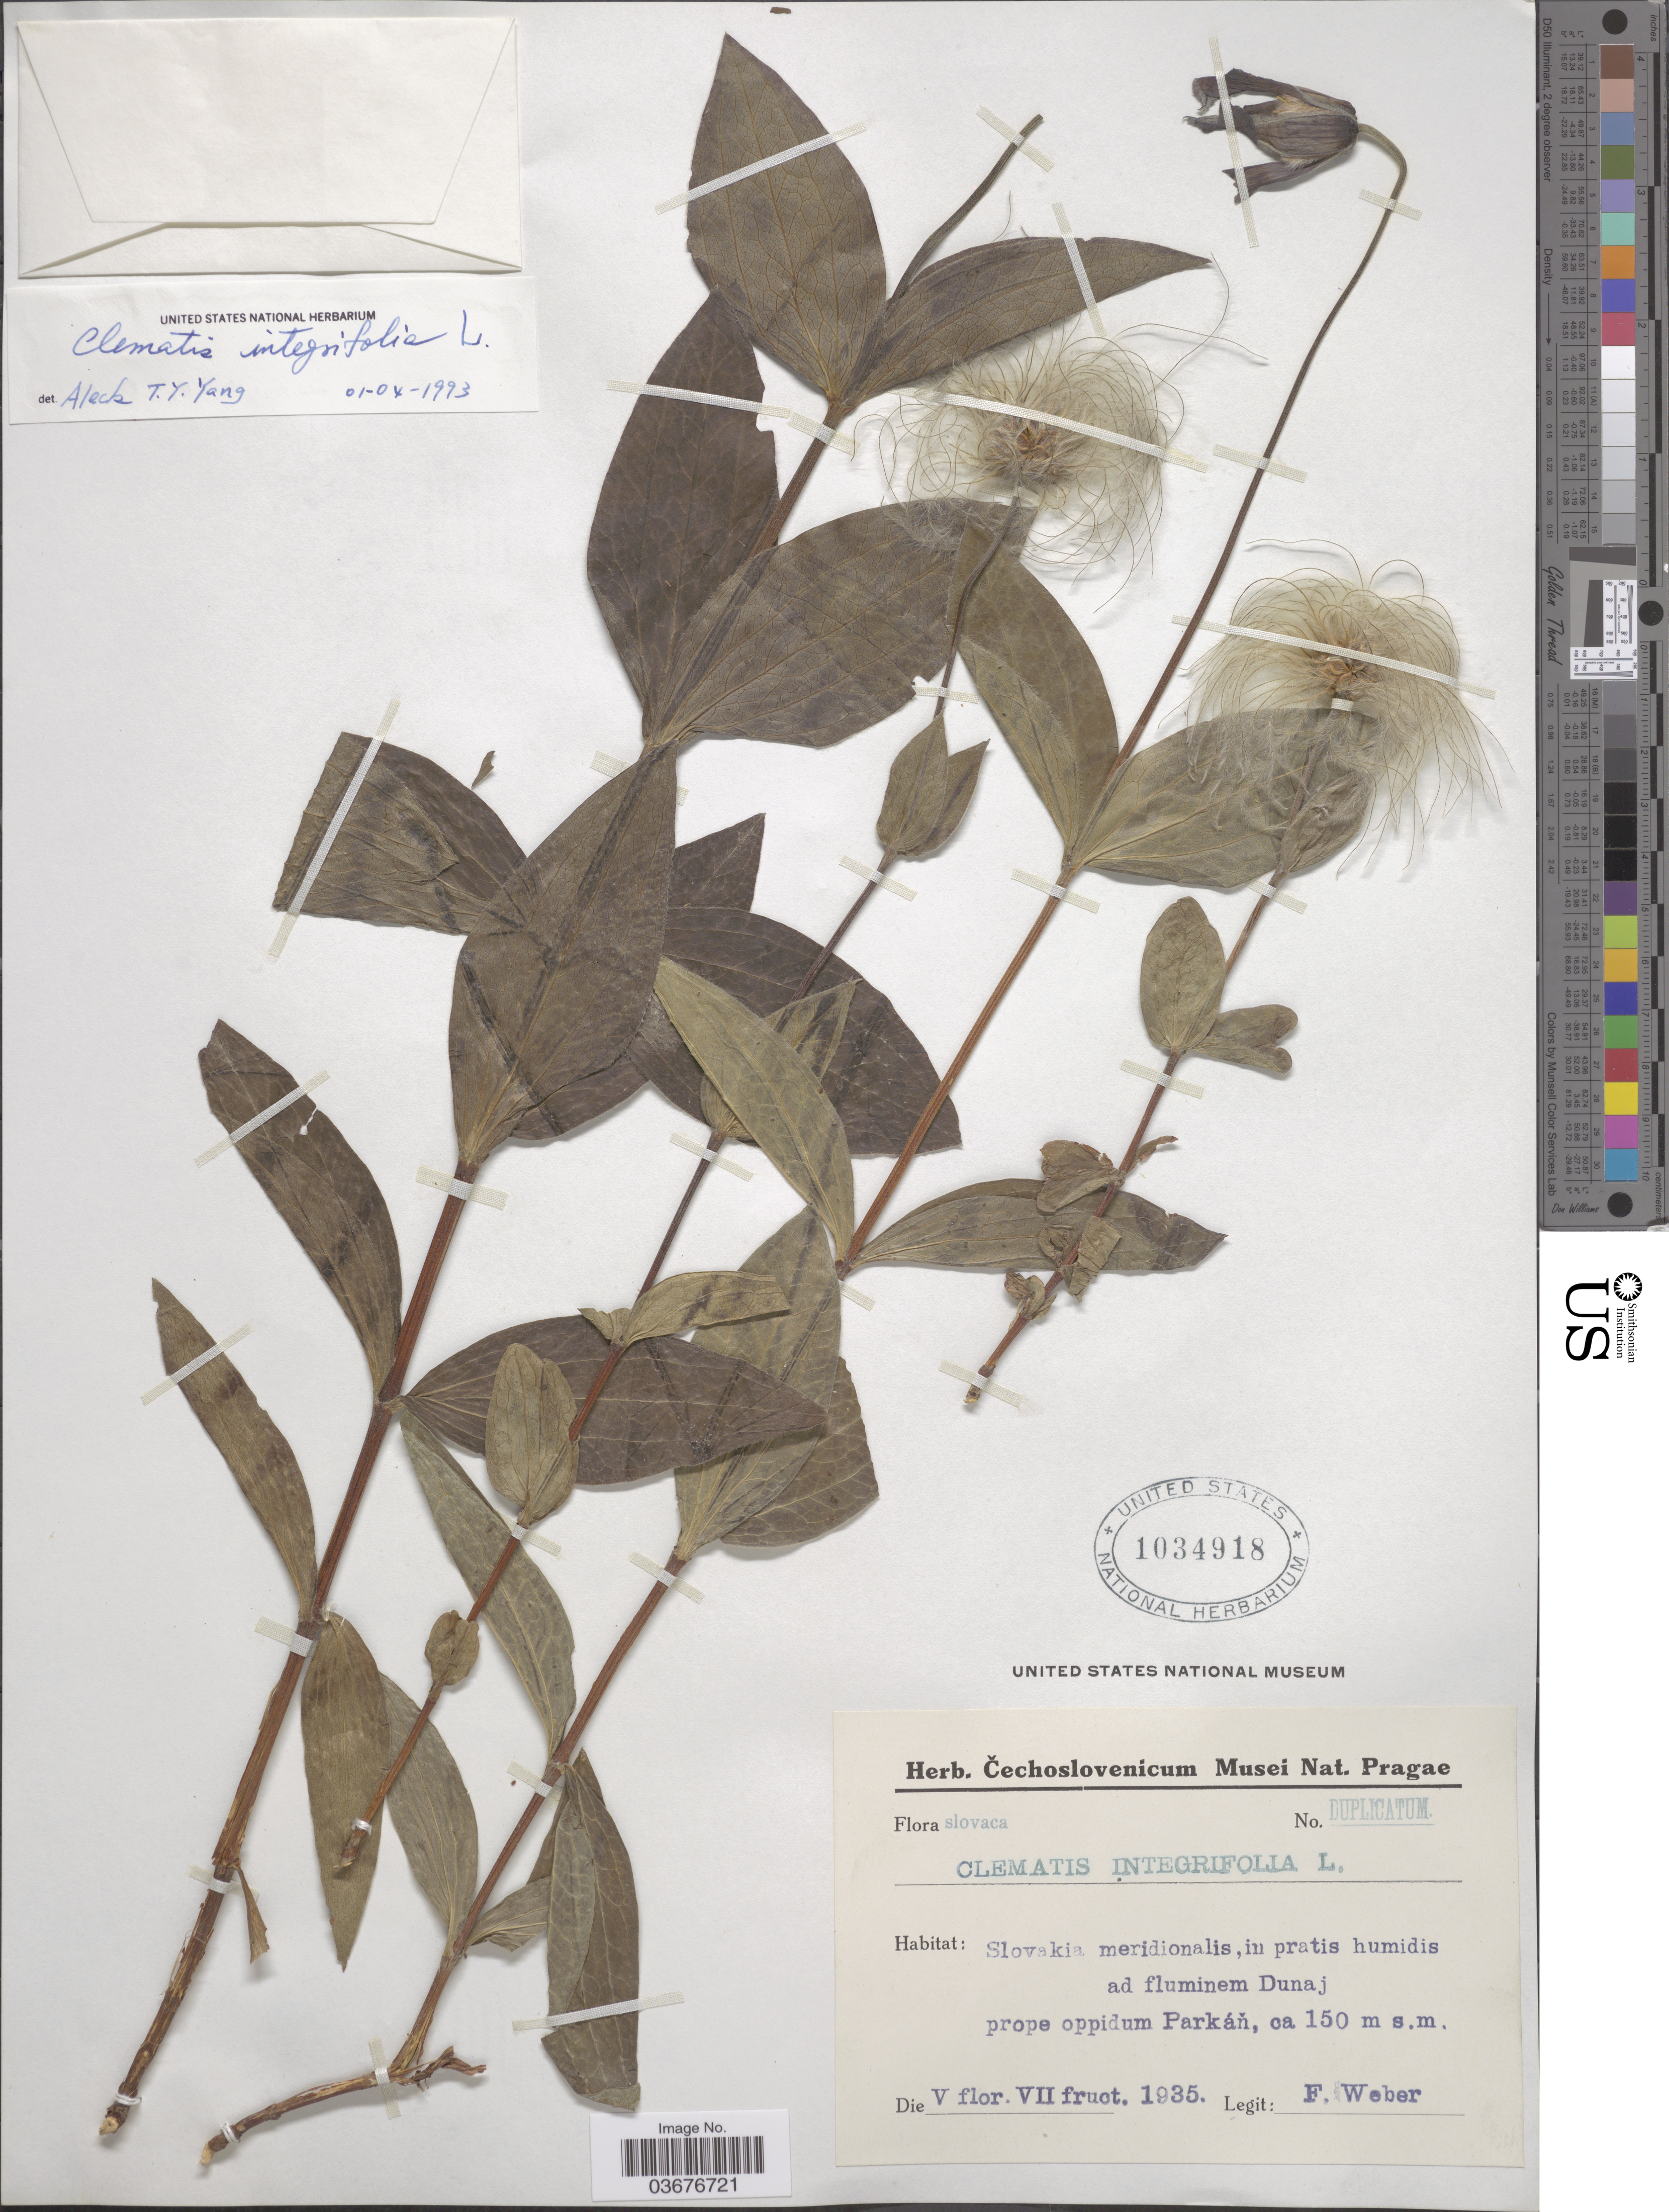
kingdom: Plantae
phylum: Tracheophyta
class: Magnoliopsida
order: Ranunculales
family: Ranunculaceae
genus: Clematis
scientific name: Clematis integrifolia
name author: L.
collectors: F. Weber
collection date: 1935-05/1935-07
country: Slovakia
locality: Slovaca. Slovakia meridionalis, in pratis humidis ad fluminem Dunaj prope oppidum Parkáň.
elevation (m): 150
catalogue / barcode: US 1034918